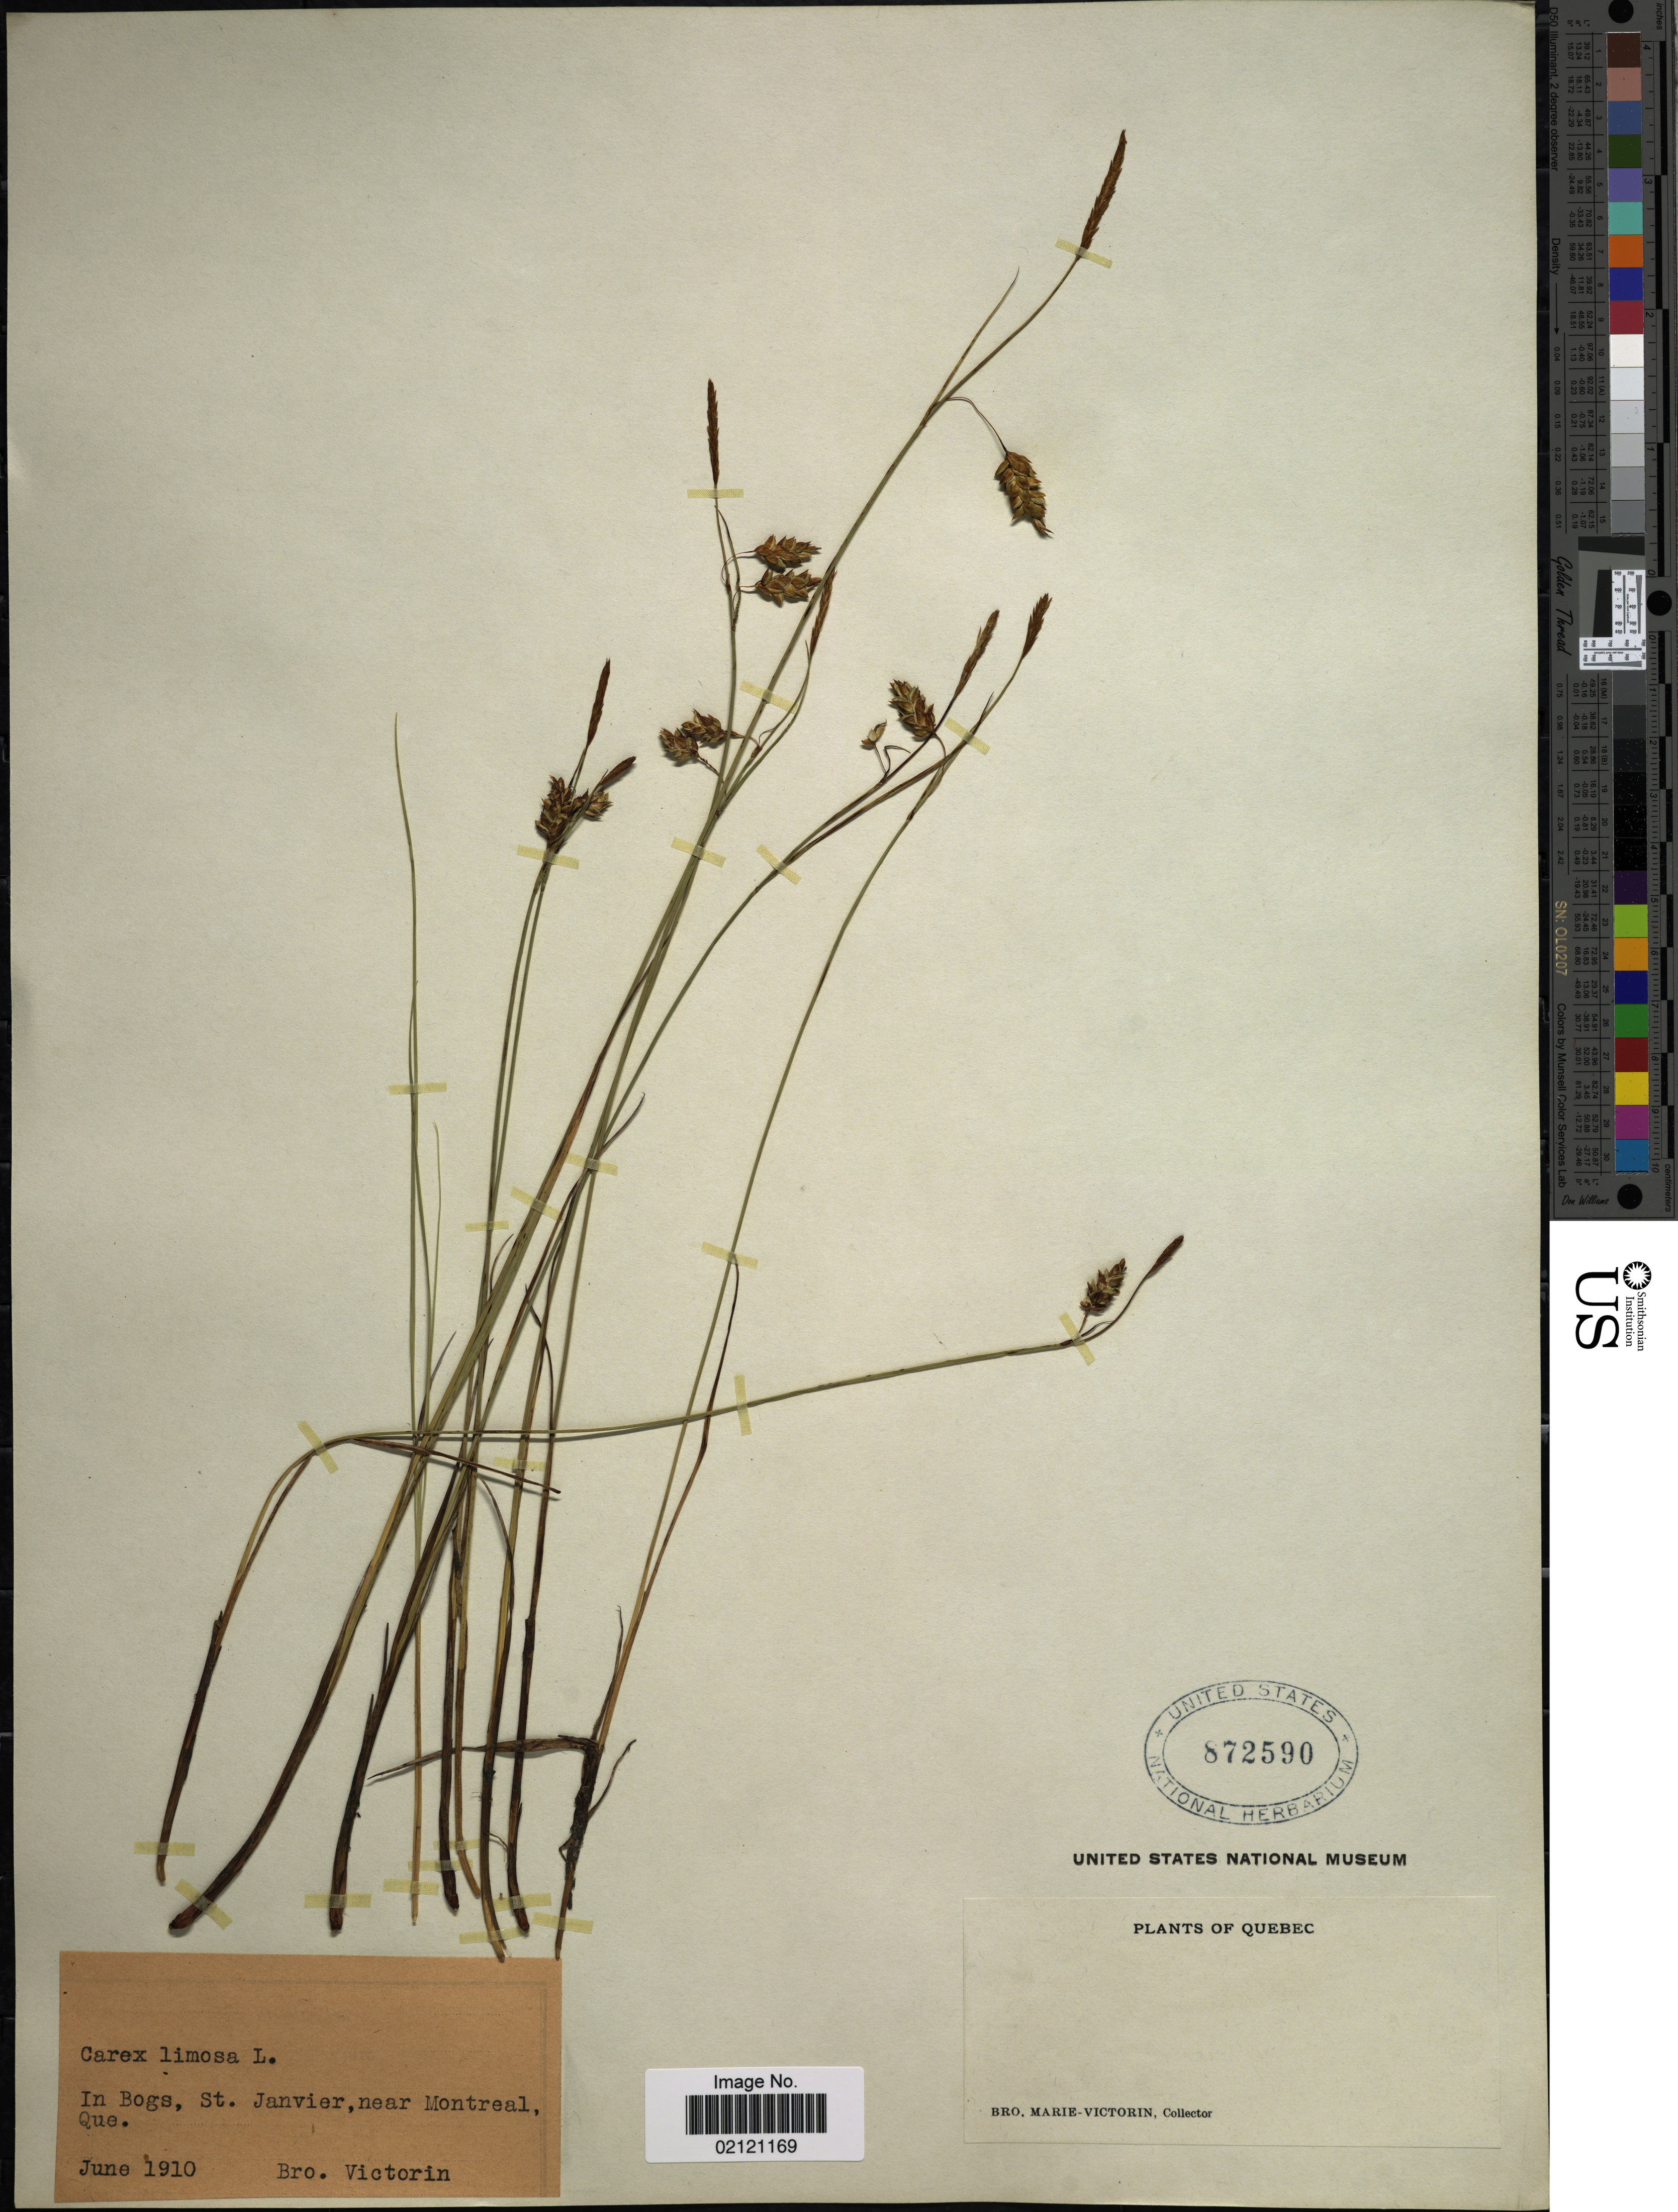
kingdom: Plantae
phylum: Tracheophyta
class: Liliopsida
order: Poales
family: Cyperaceae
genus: Carex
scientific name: Carex limosa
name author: L.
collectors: Fr. Marie-Victorin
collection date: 1910-06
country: Canada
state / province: Quebec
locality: In Bogs, St. Janvier, near Montreal, Que.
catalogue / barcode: US 872590